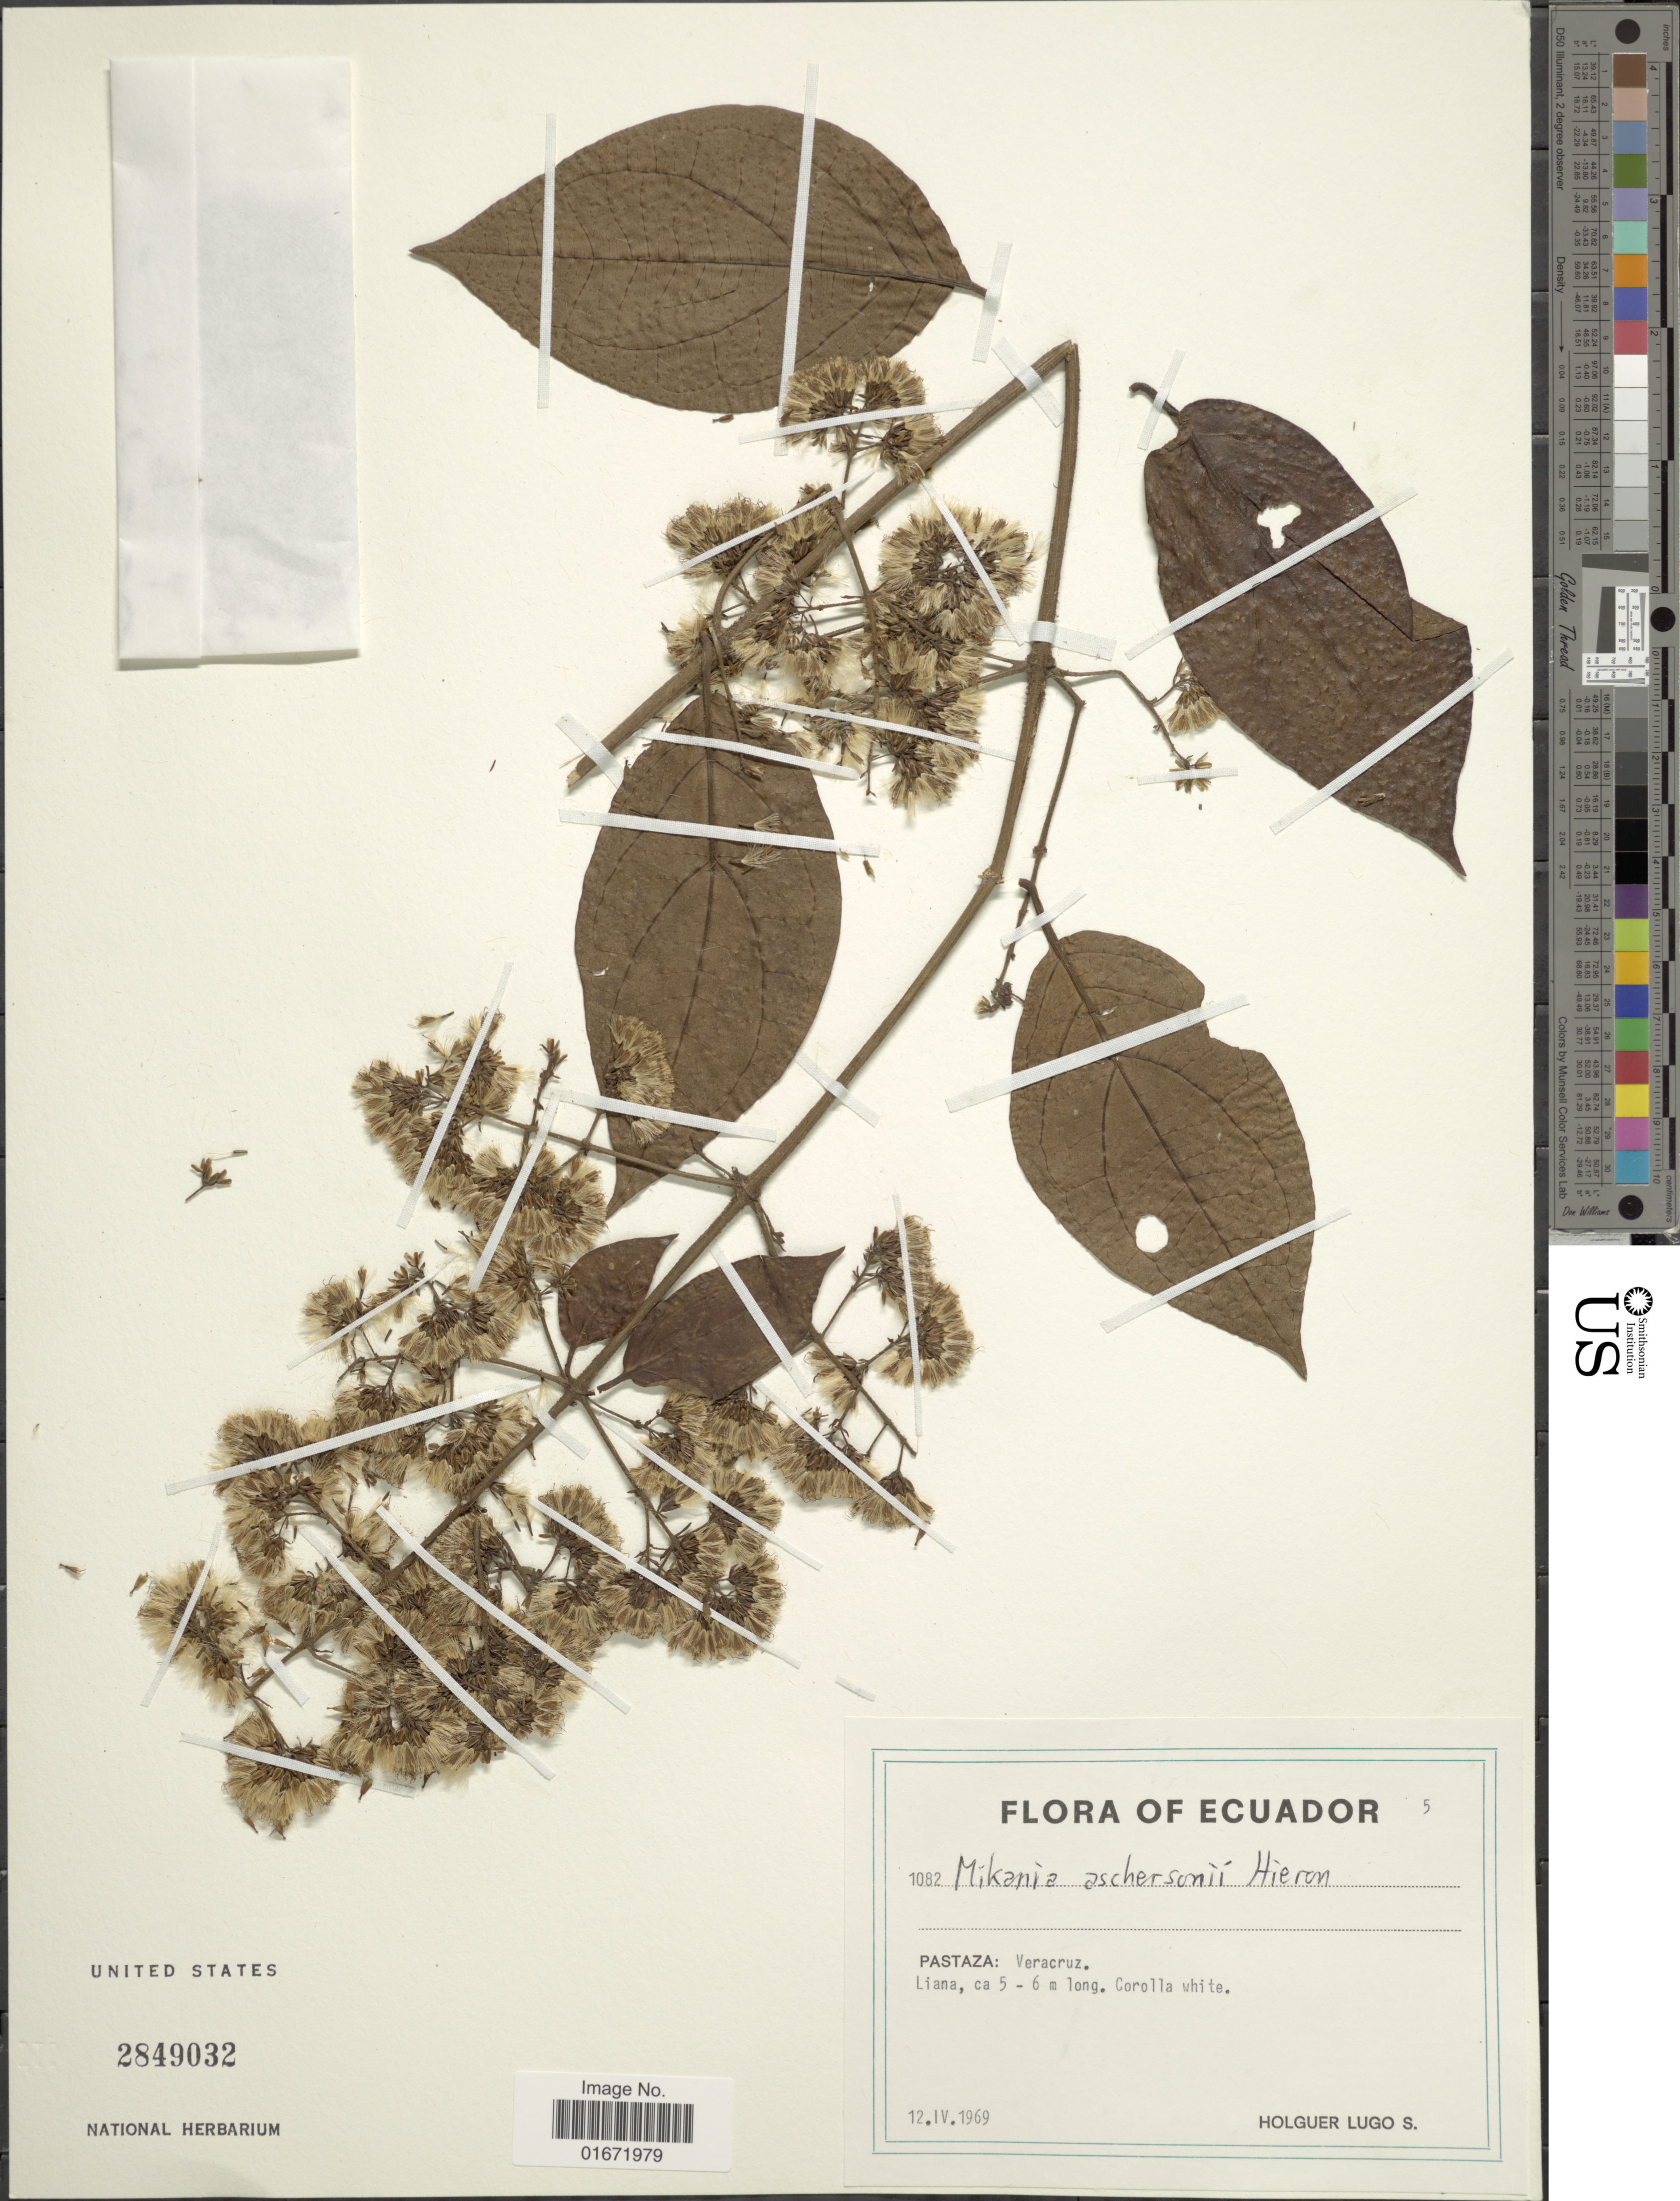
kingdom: Plantae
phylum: Tracheophyta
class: Magnoliopsida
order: Asterales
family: Asteraceae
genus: Mikania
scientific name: Mikania nigropunctulata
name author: Hieron.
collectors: H. Lugo S.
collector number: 1082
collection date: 1969-04-12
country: Ecuador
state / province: Pastaza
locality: Pastaza: Veracruz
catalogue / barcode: US 2849032